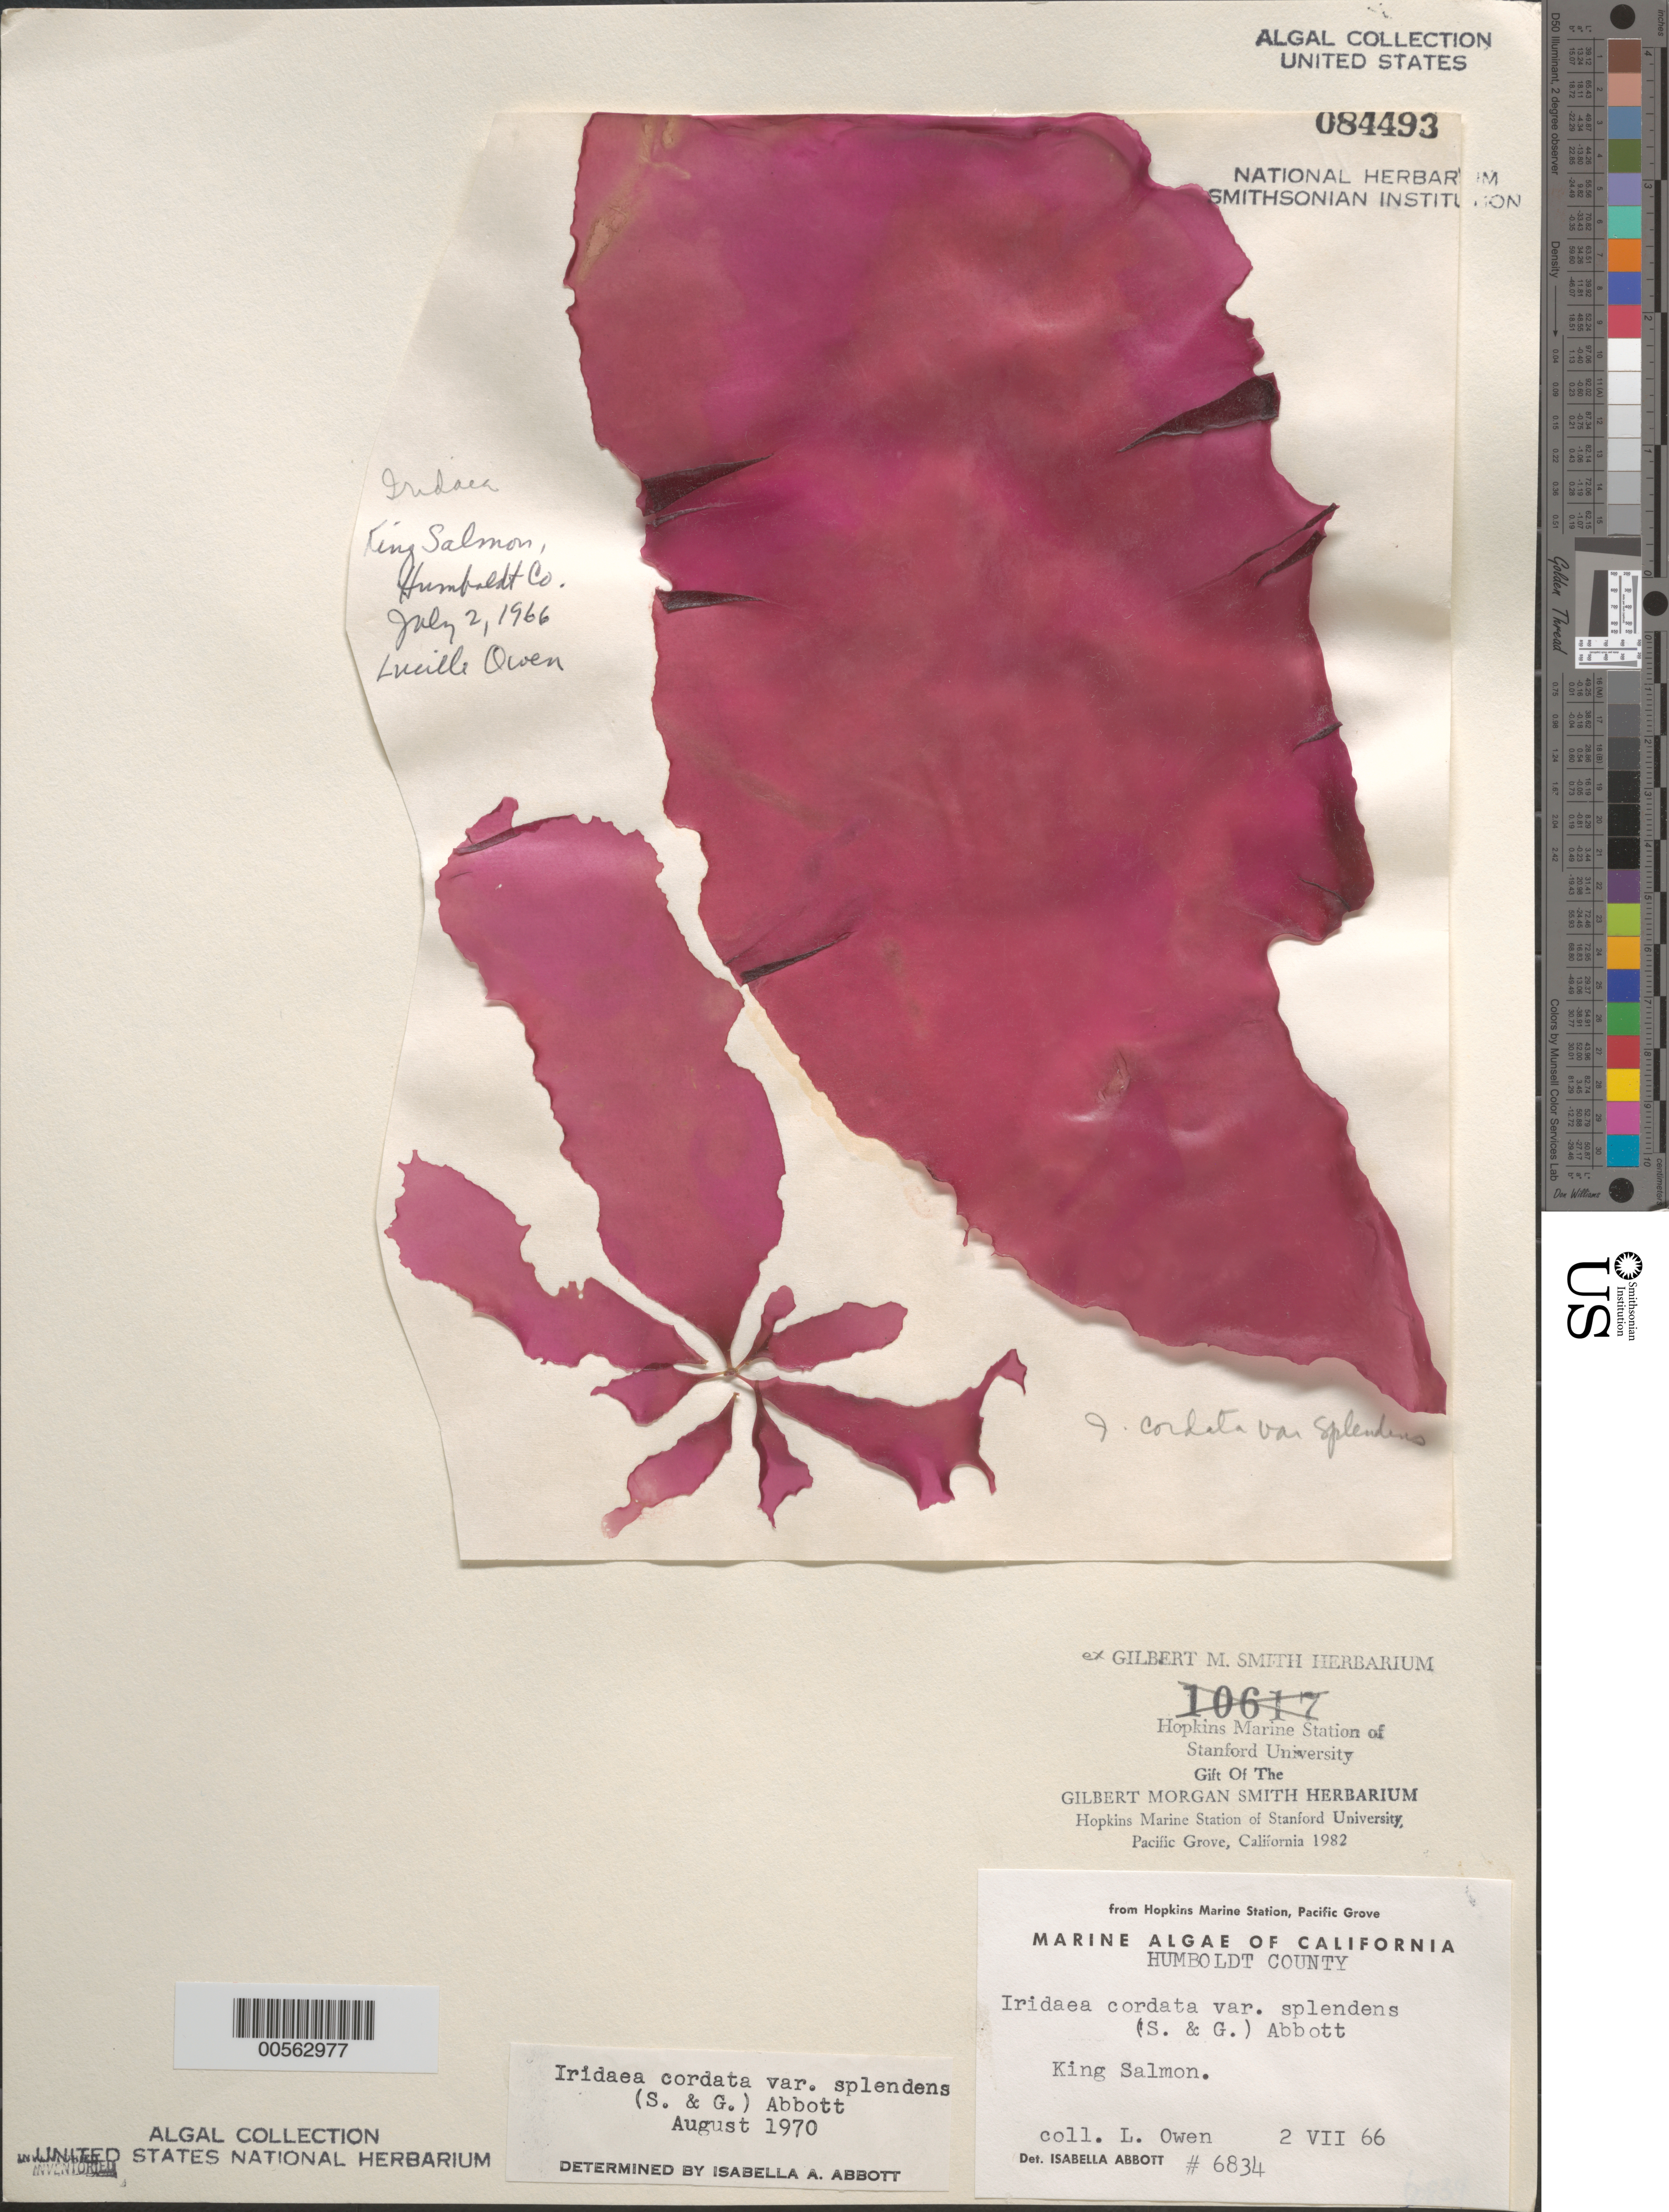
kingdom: Plantae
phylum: Rhodophyta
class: Florideophyceae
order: Gigartinales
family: Gigartinaceae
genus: Iridaea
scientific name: Iridaea cordata var. splendens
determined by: Abbott, Isabella A.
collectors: L. Owen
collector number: IAA 6834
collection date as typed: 02 Jul 1966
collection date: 1966-07-02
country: United States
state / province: California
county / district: Humboldt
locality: King Salmon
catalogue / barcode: US 84493